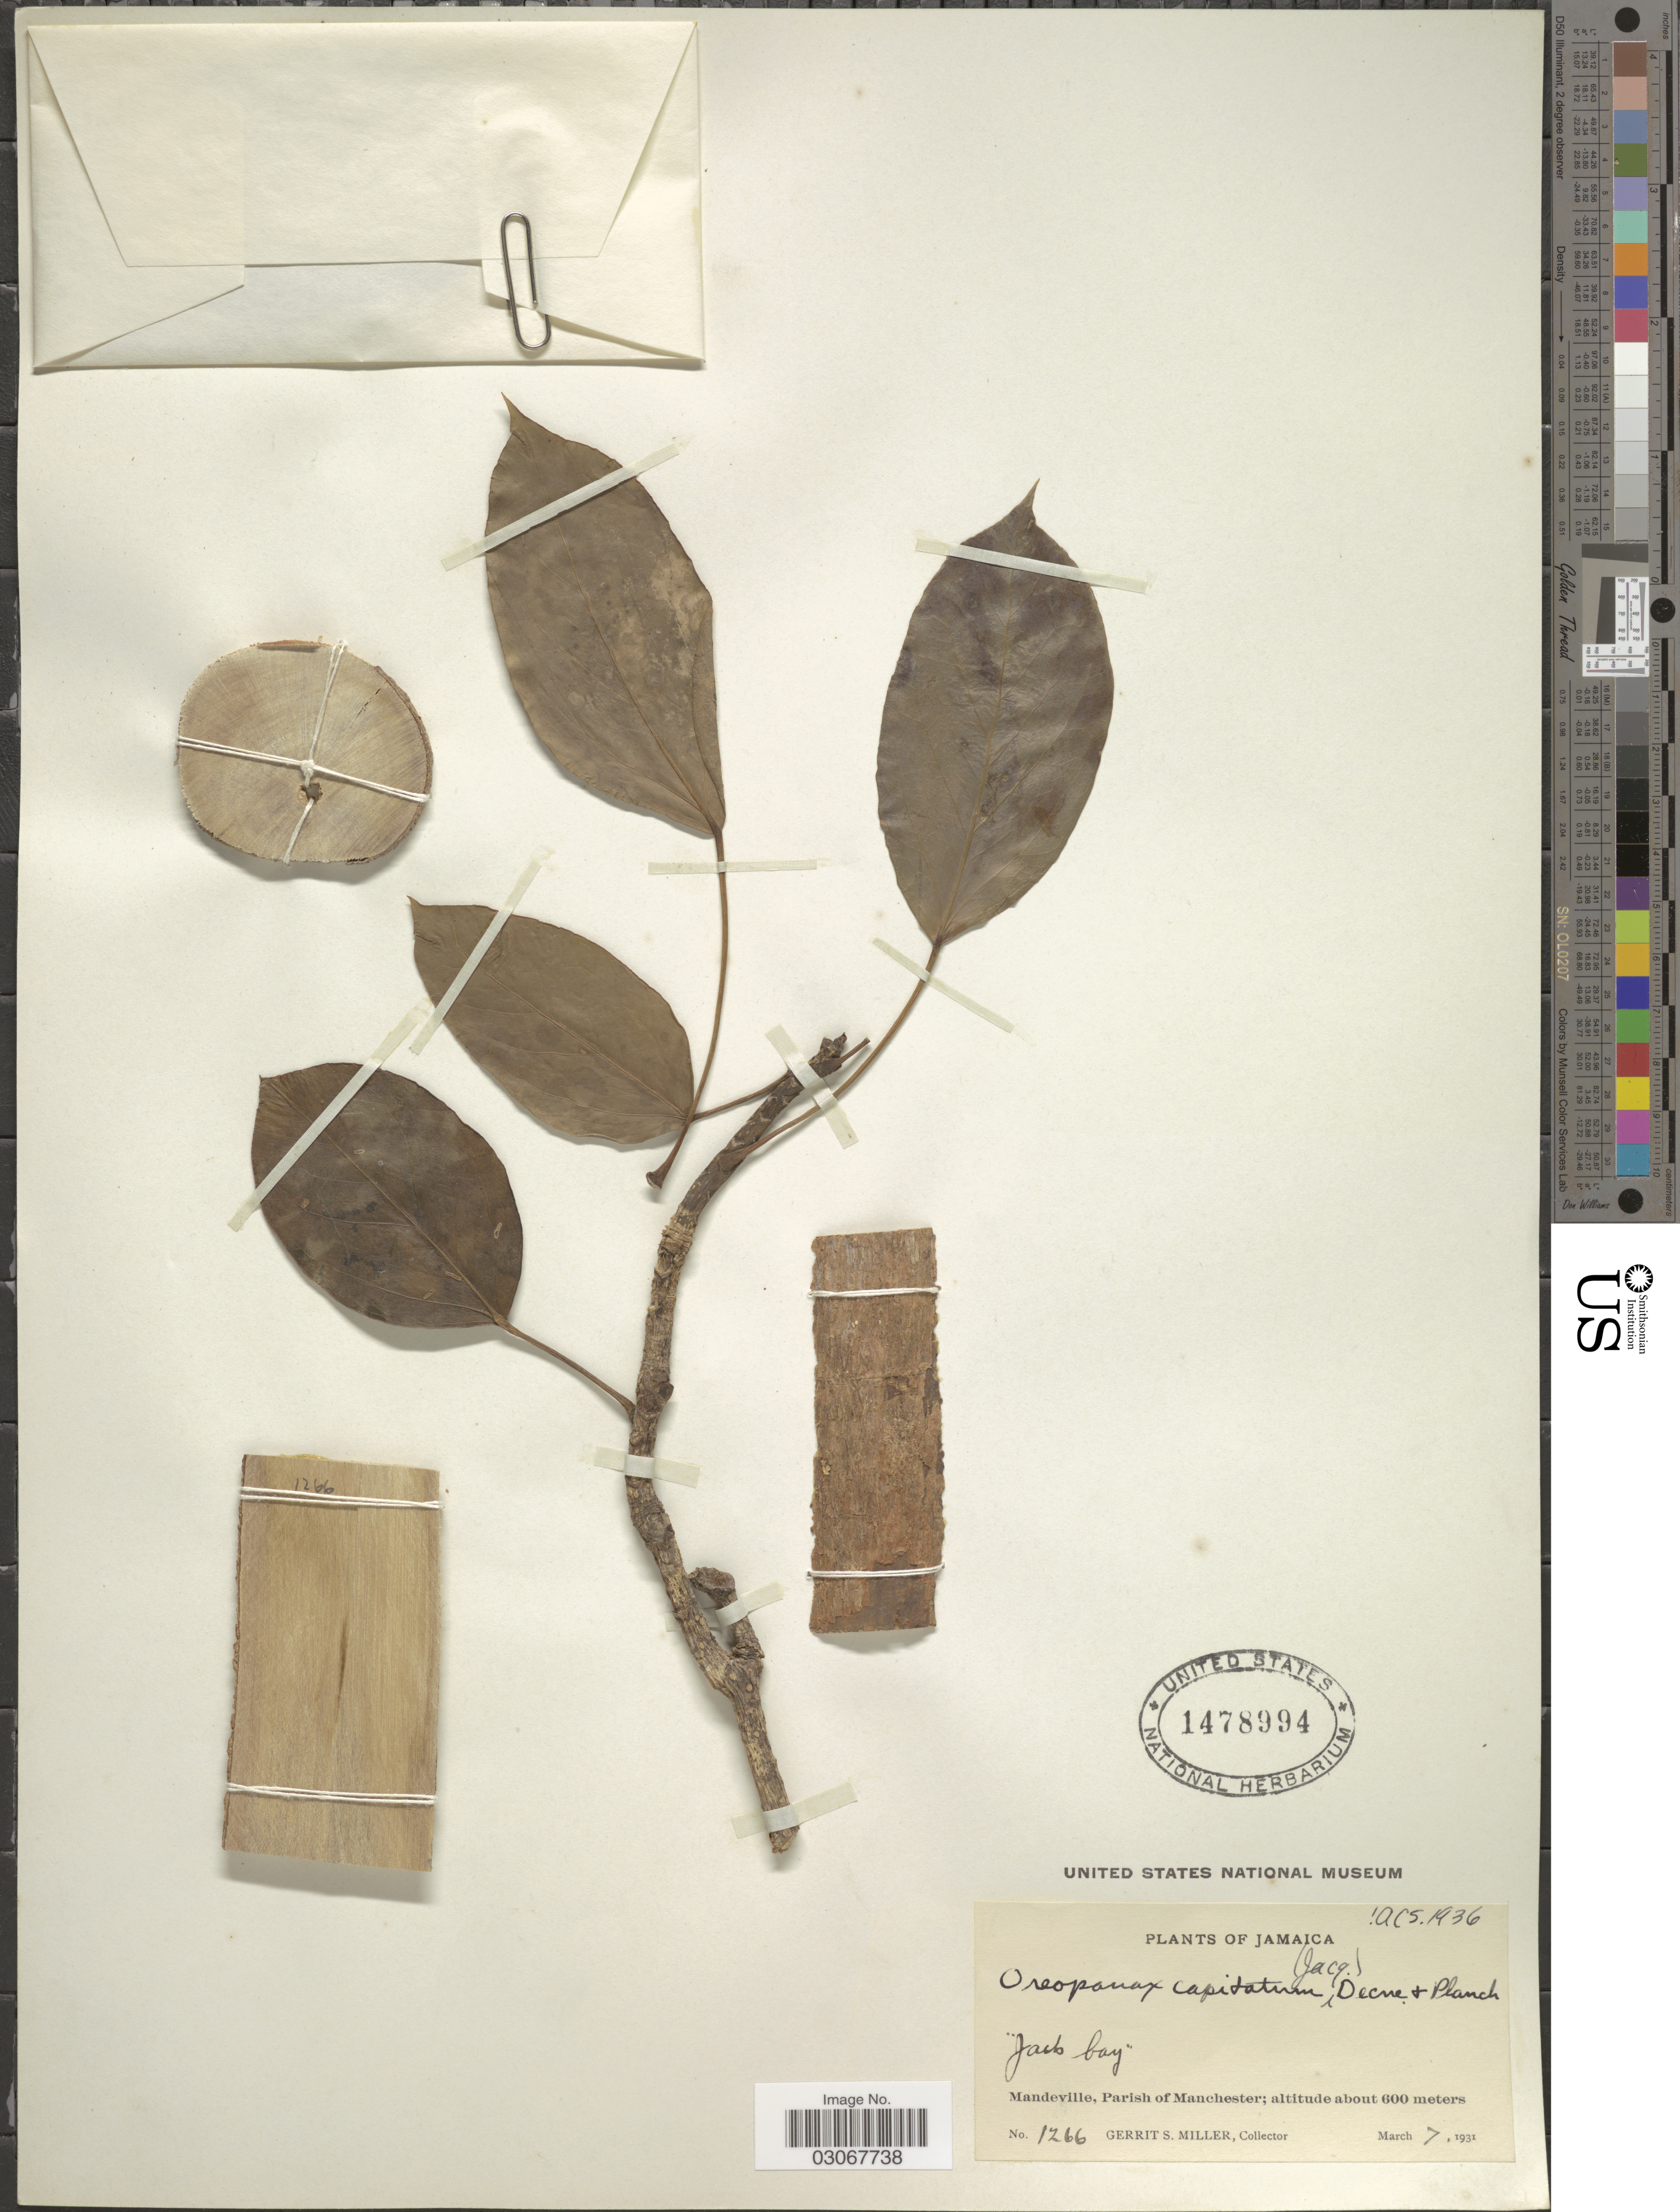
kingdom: Plantae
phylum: Tracheophyta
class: Magnoliopsida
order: Apiales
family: Araliaceae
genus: Oreopanax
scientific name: Oreopanax capitatus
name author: (Jacq.) Decne. & Planch.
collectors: G. S. Miller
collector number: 1266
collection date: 1931-03-07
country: Jamaica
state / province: Manchester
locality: Jack bay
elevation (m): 600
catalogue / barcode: US 1478994